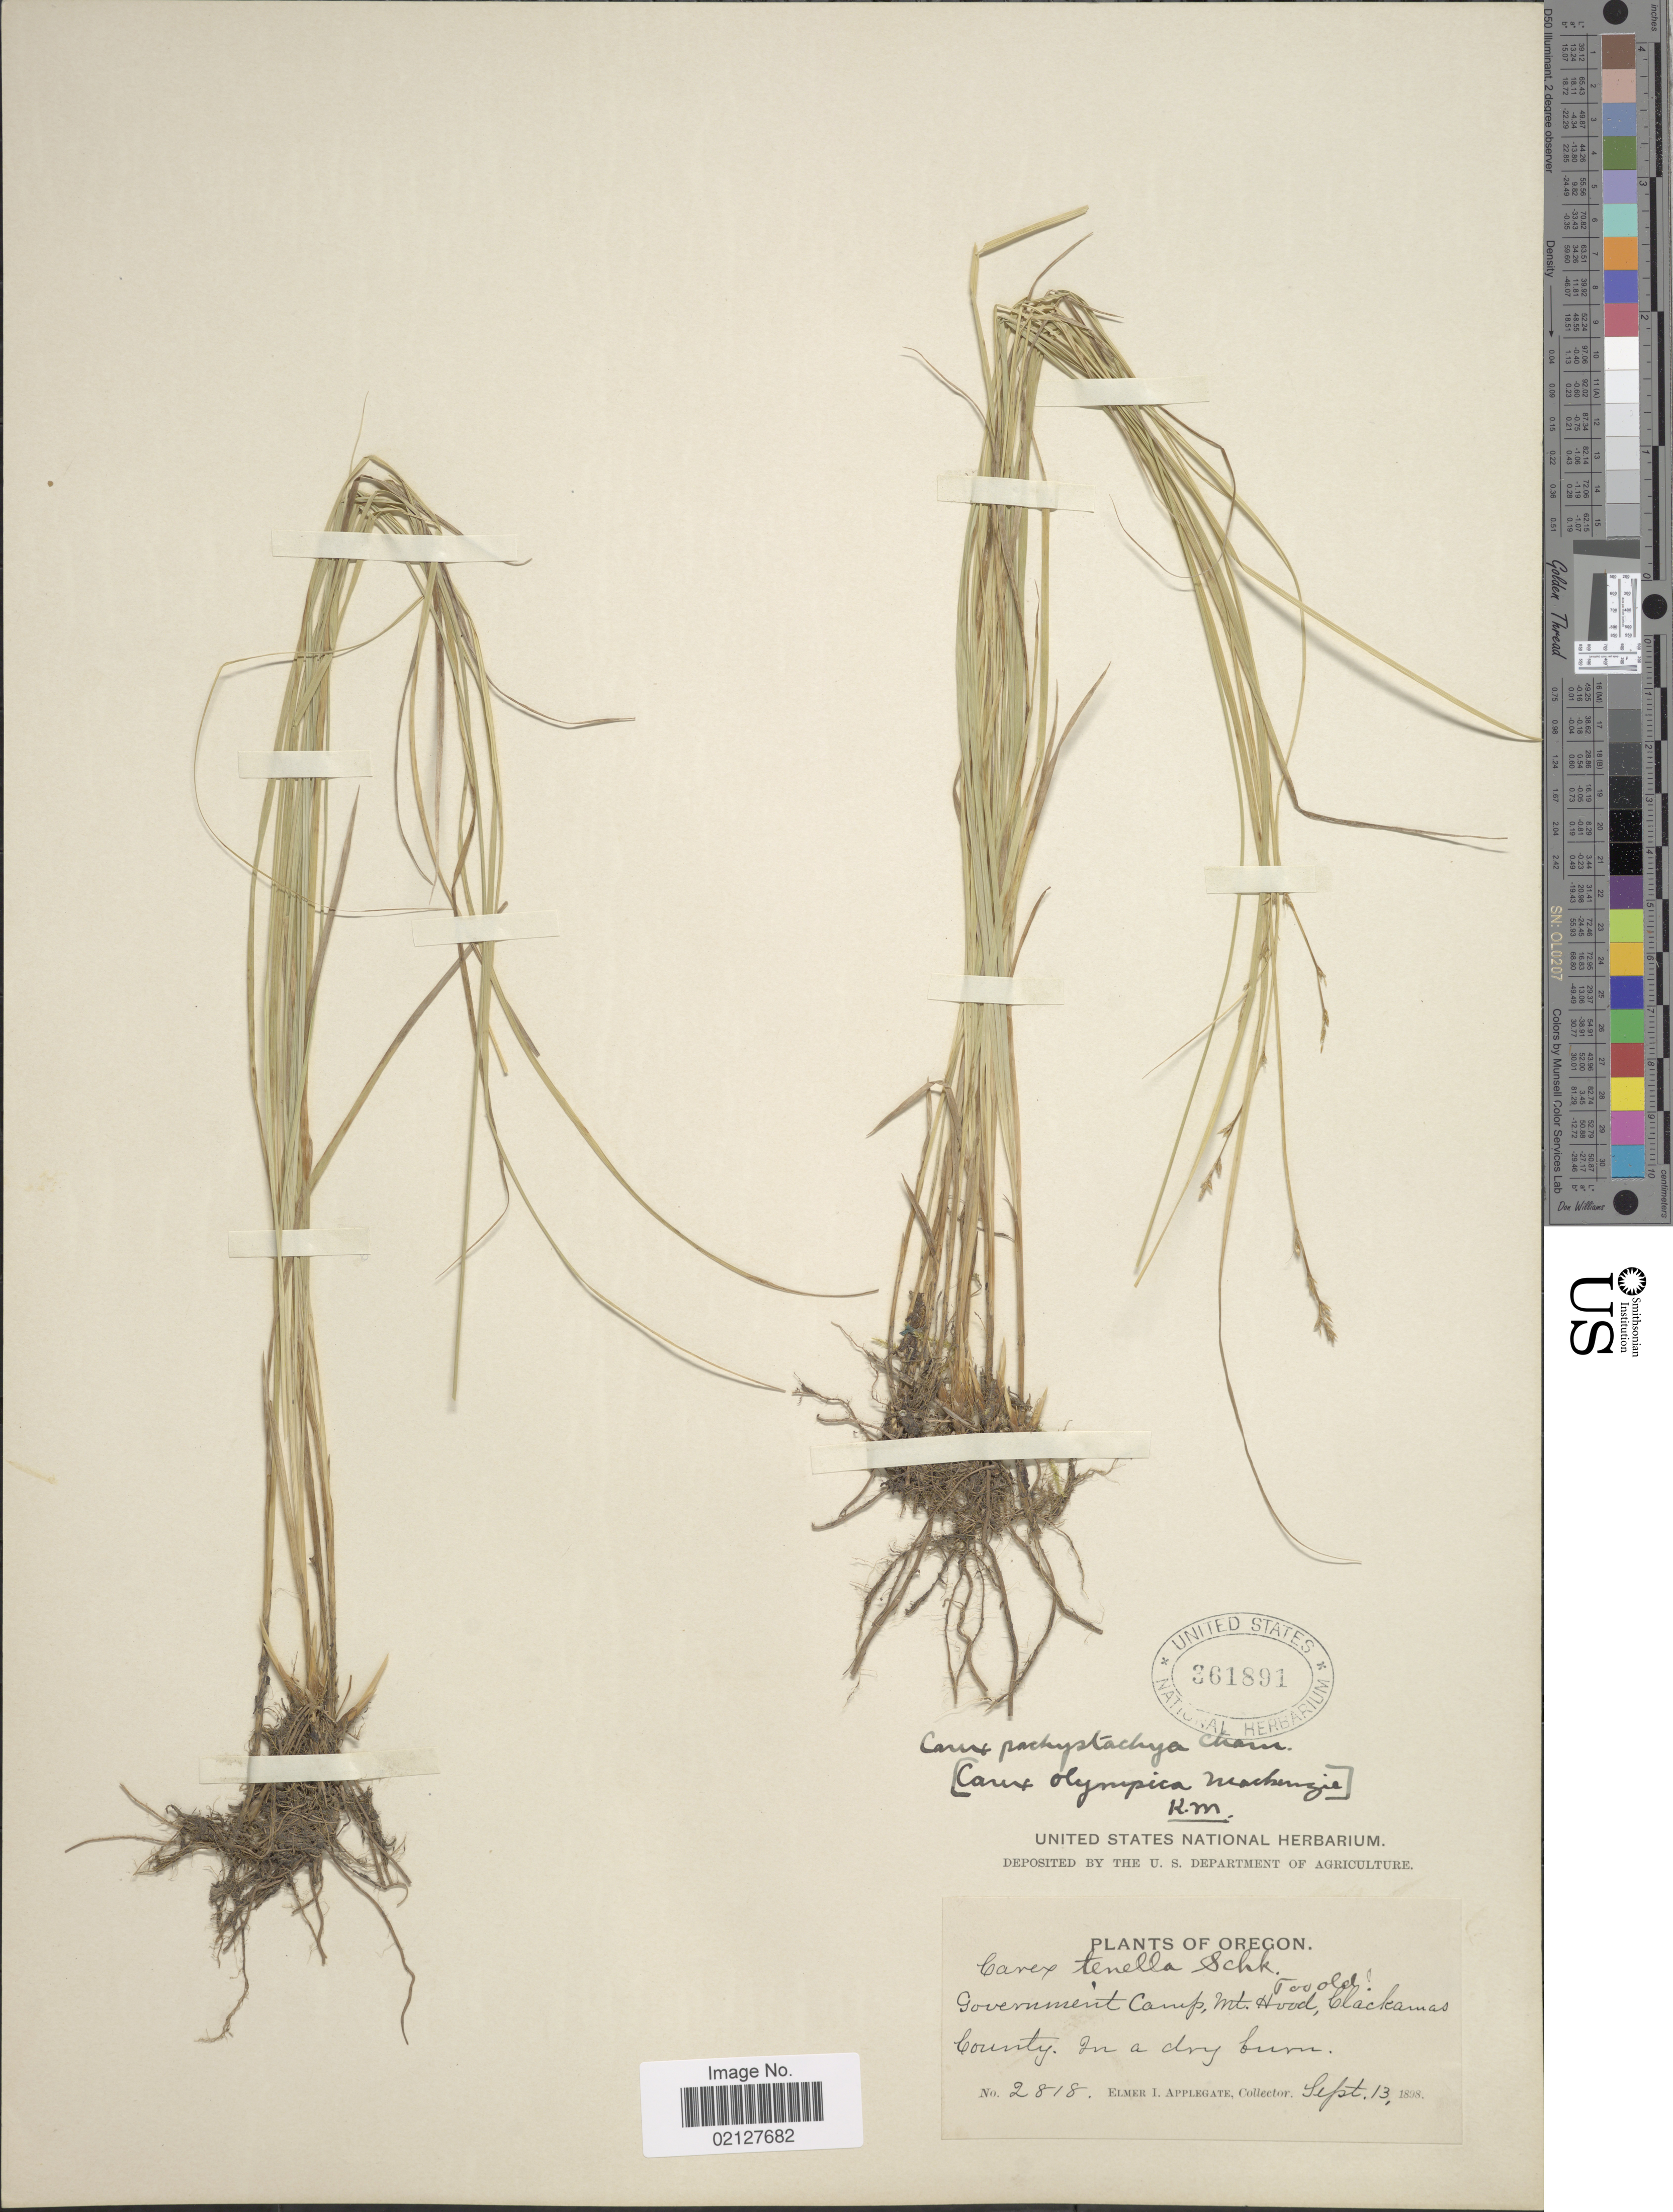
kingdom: Plantae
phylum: Tracheophyta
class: Liliopsida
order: Poales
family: Cyperaceae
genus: Carex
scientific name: Carex pachystachya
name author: Cham. ex Steud.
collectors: E. I. Applegate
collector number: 2818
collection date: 1898-09-13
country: United States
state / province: Oregon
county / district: Clackamas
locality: Government Camp, Mt. Hood, Clackamas County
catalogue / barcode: US 361891